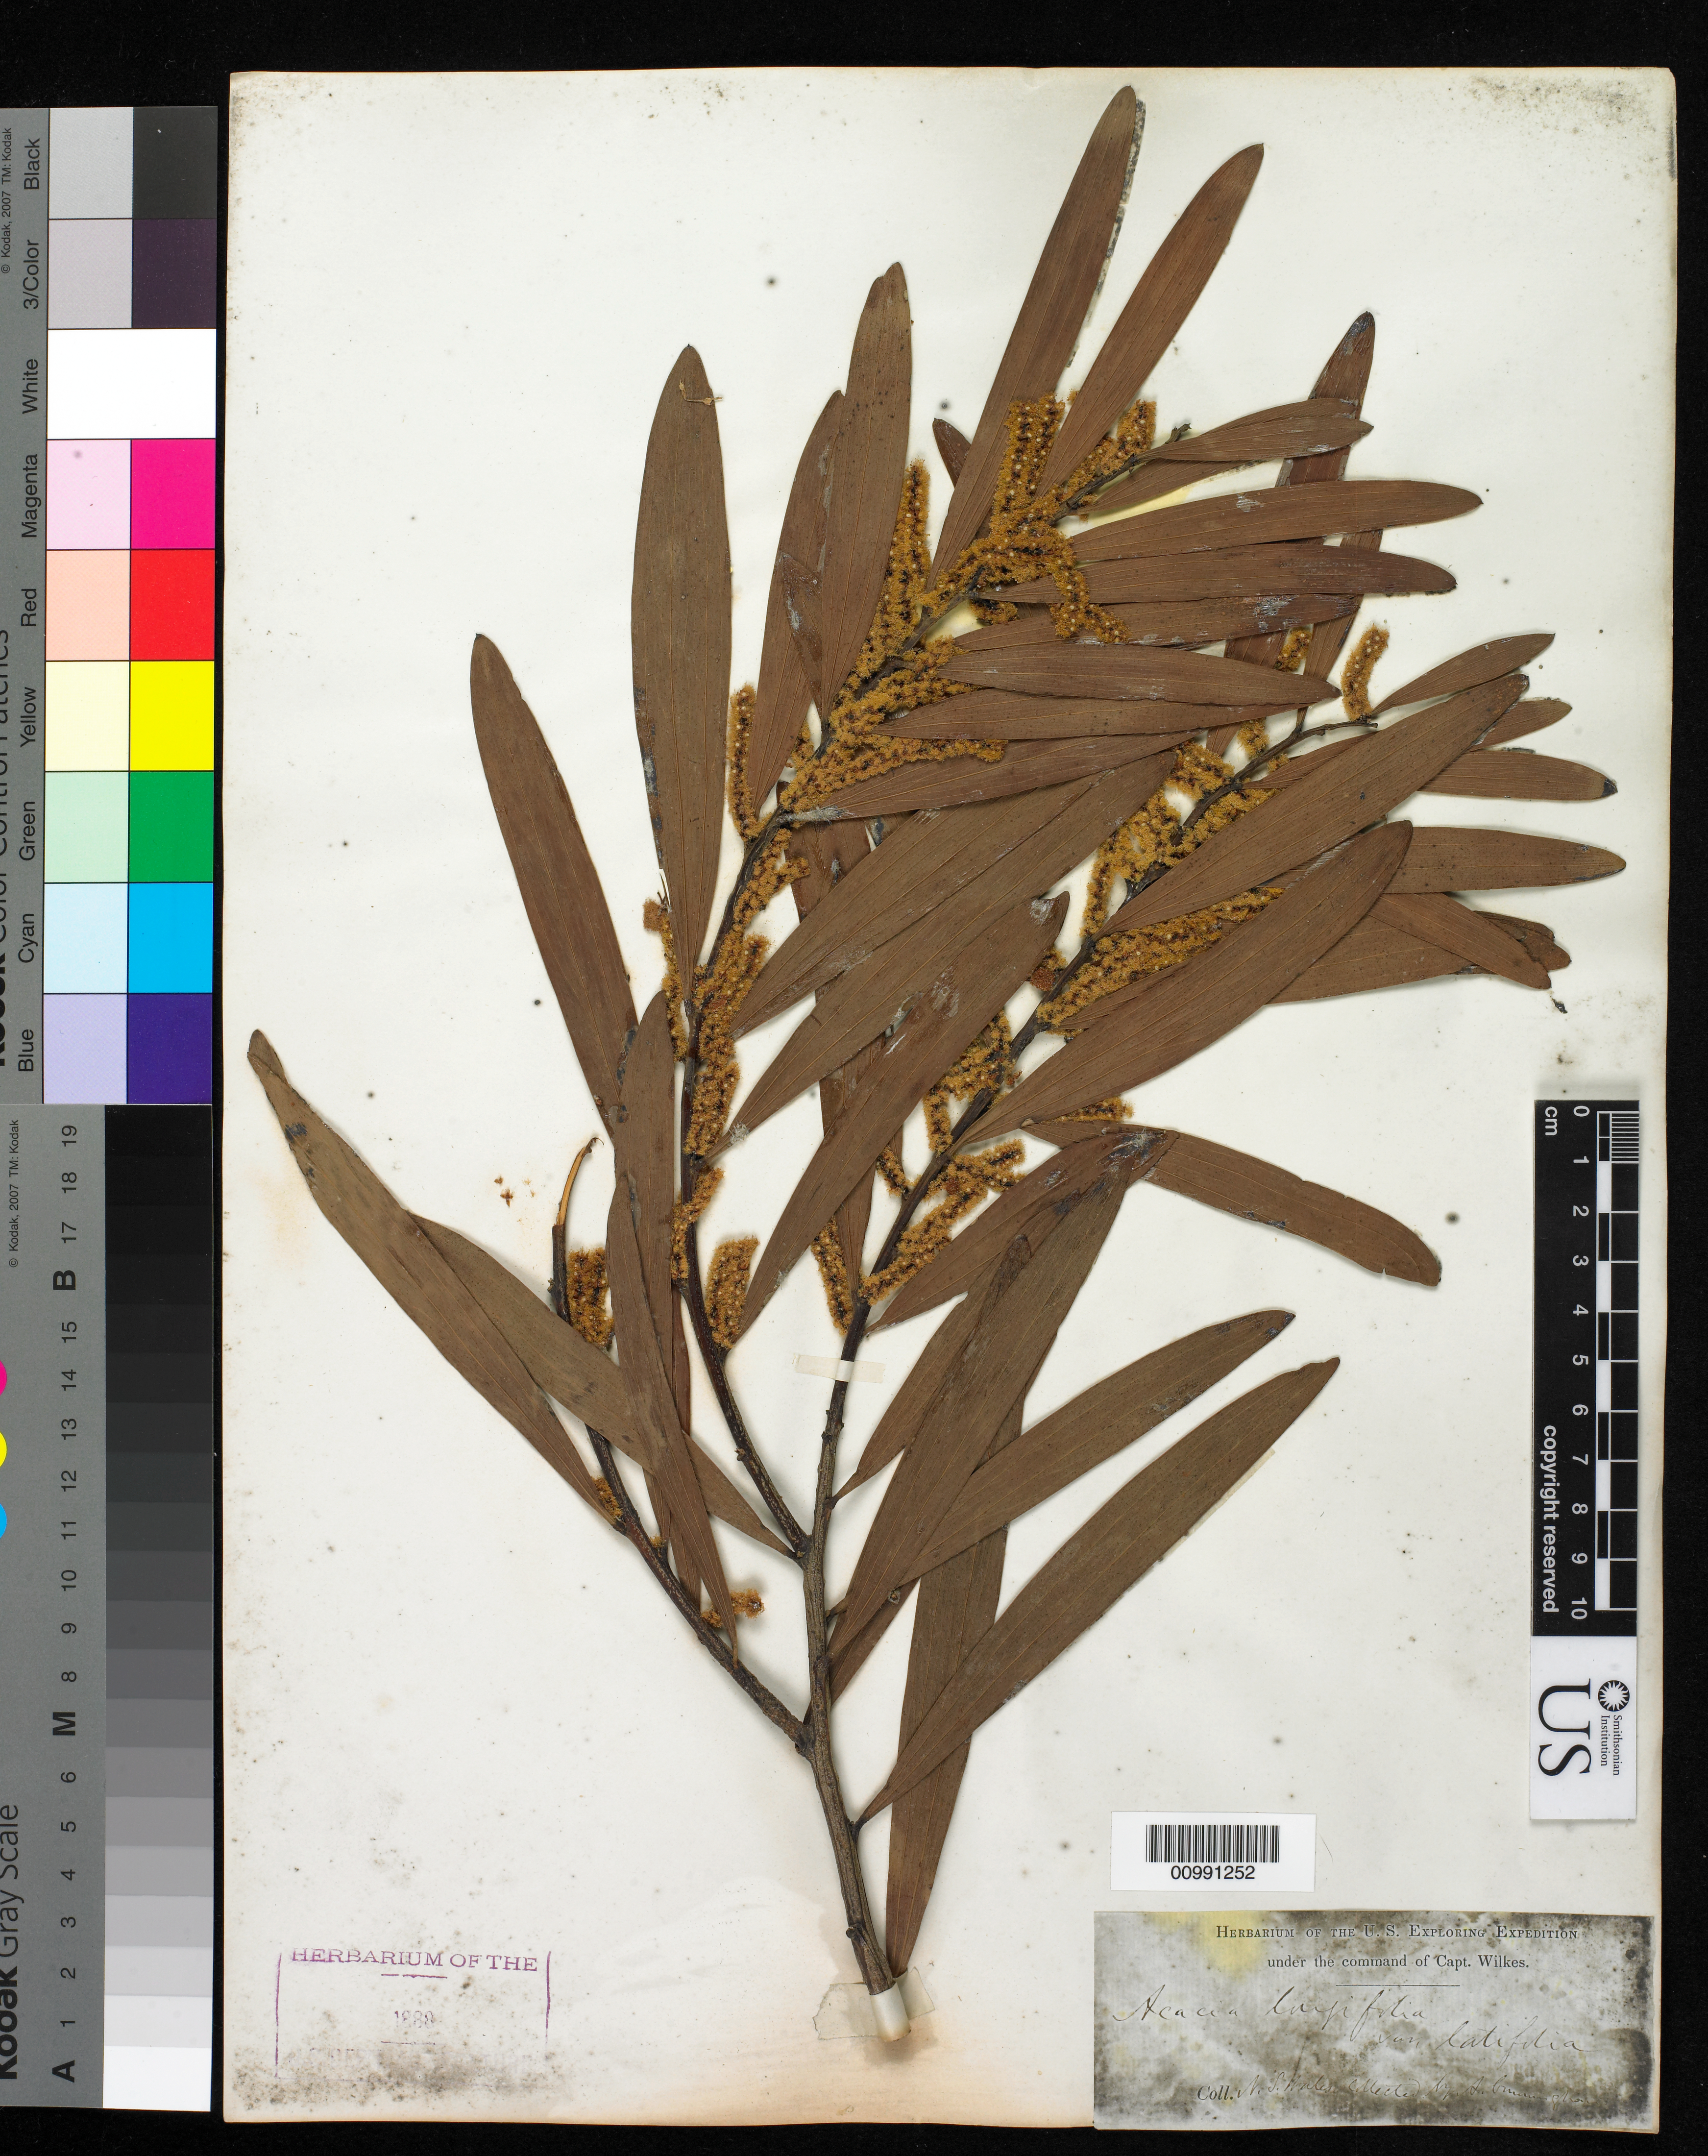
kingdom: Plantae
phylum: Tracheophyta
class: Magnoliopsida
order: Fabales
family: Fabaceae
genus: Acacia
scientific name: Acacia longifolia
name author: (Andrews) Willd.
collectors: Wilkes Explor. Exped.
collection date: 1838/1842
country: Australia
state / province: New South Wales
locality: N.S.Wales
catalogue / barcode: US 98530